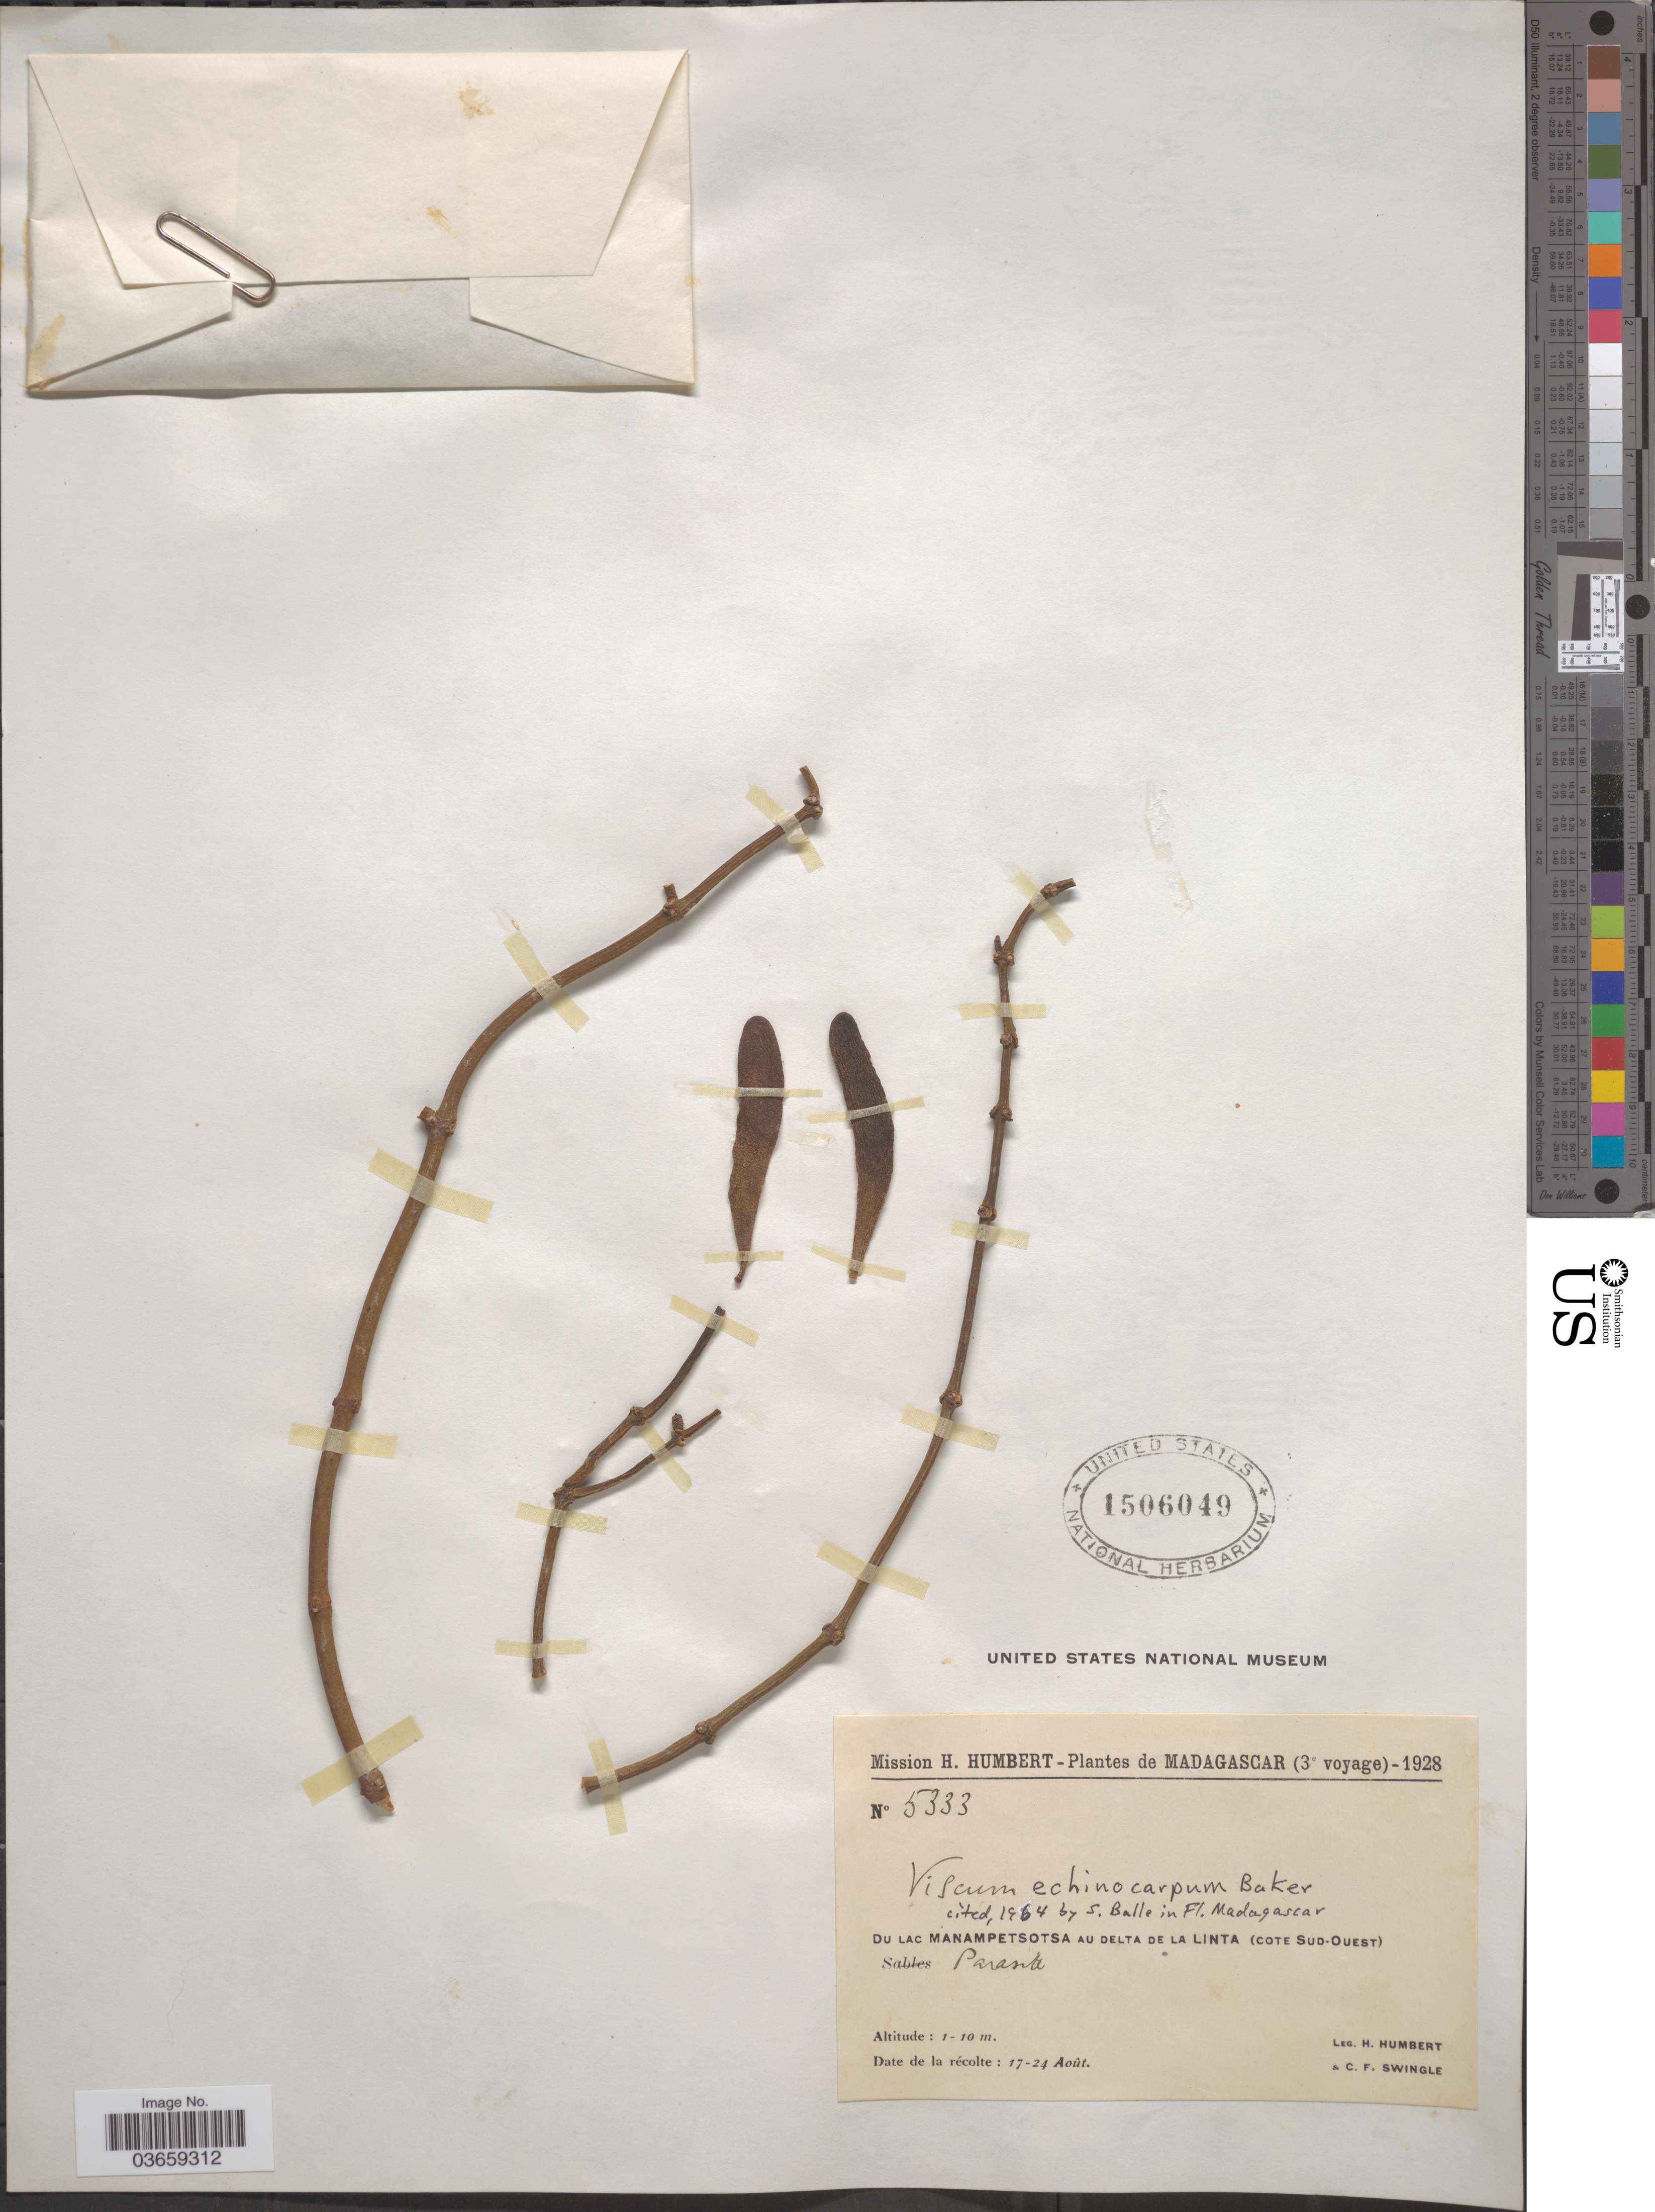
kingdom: Plantae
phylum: Tracheophyta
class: Magnoliopsida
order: Santalales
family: Viscaceae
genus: Viscum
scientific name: Viscum echinocarpum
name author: Baker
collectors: H. Humbert & C. Swingle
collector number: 5333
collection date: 1928-08-17/1928-08-24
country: Madagascar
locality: Du Lac Manampetsotsa au Delta de La Linta (Cote Sud-Ouest).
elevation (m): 1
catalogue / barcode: US 1506049